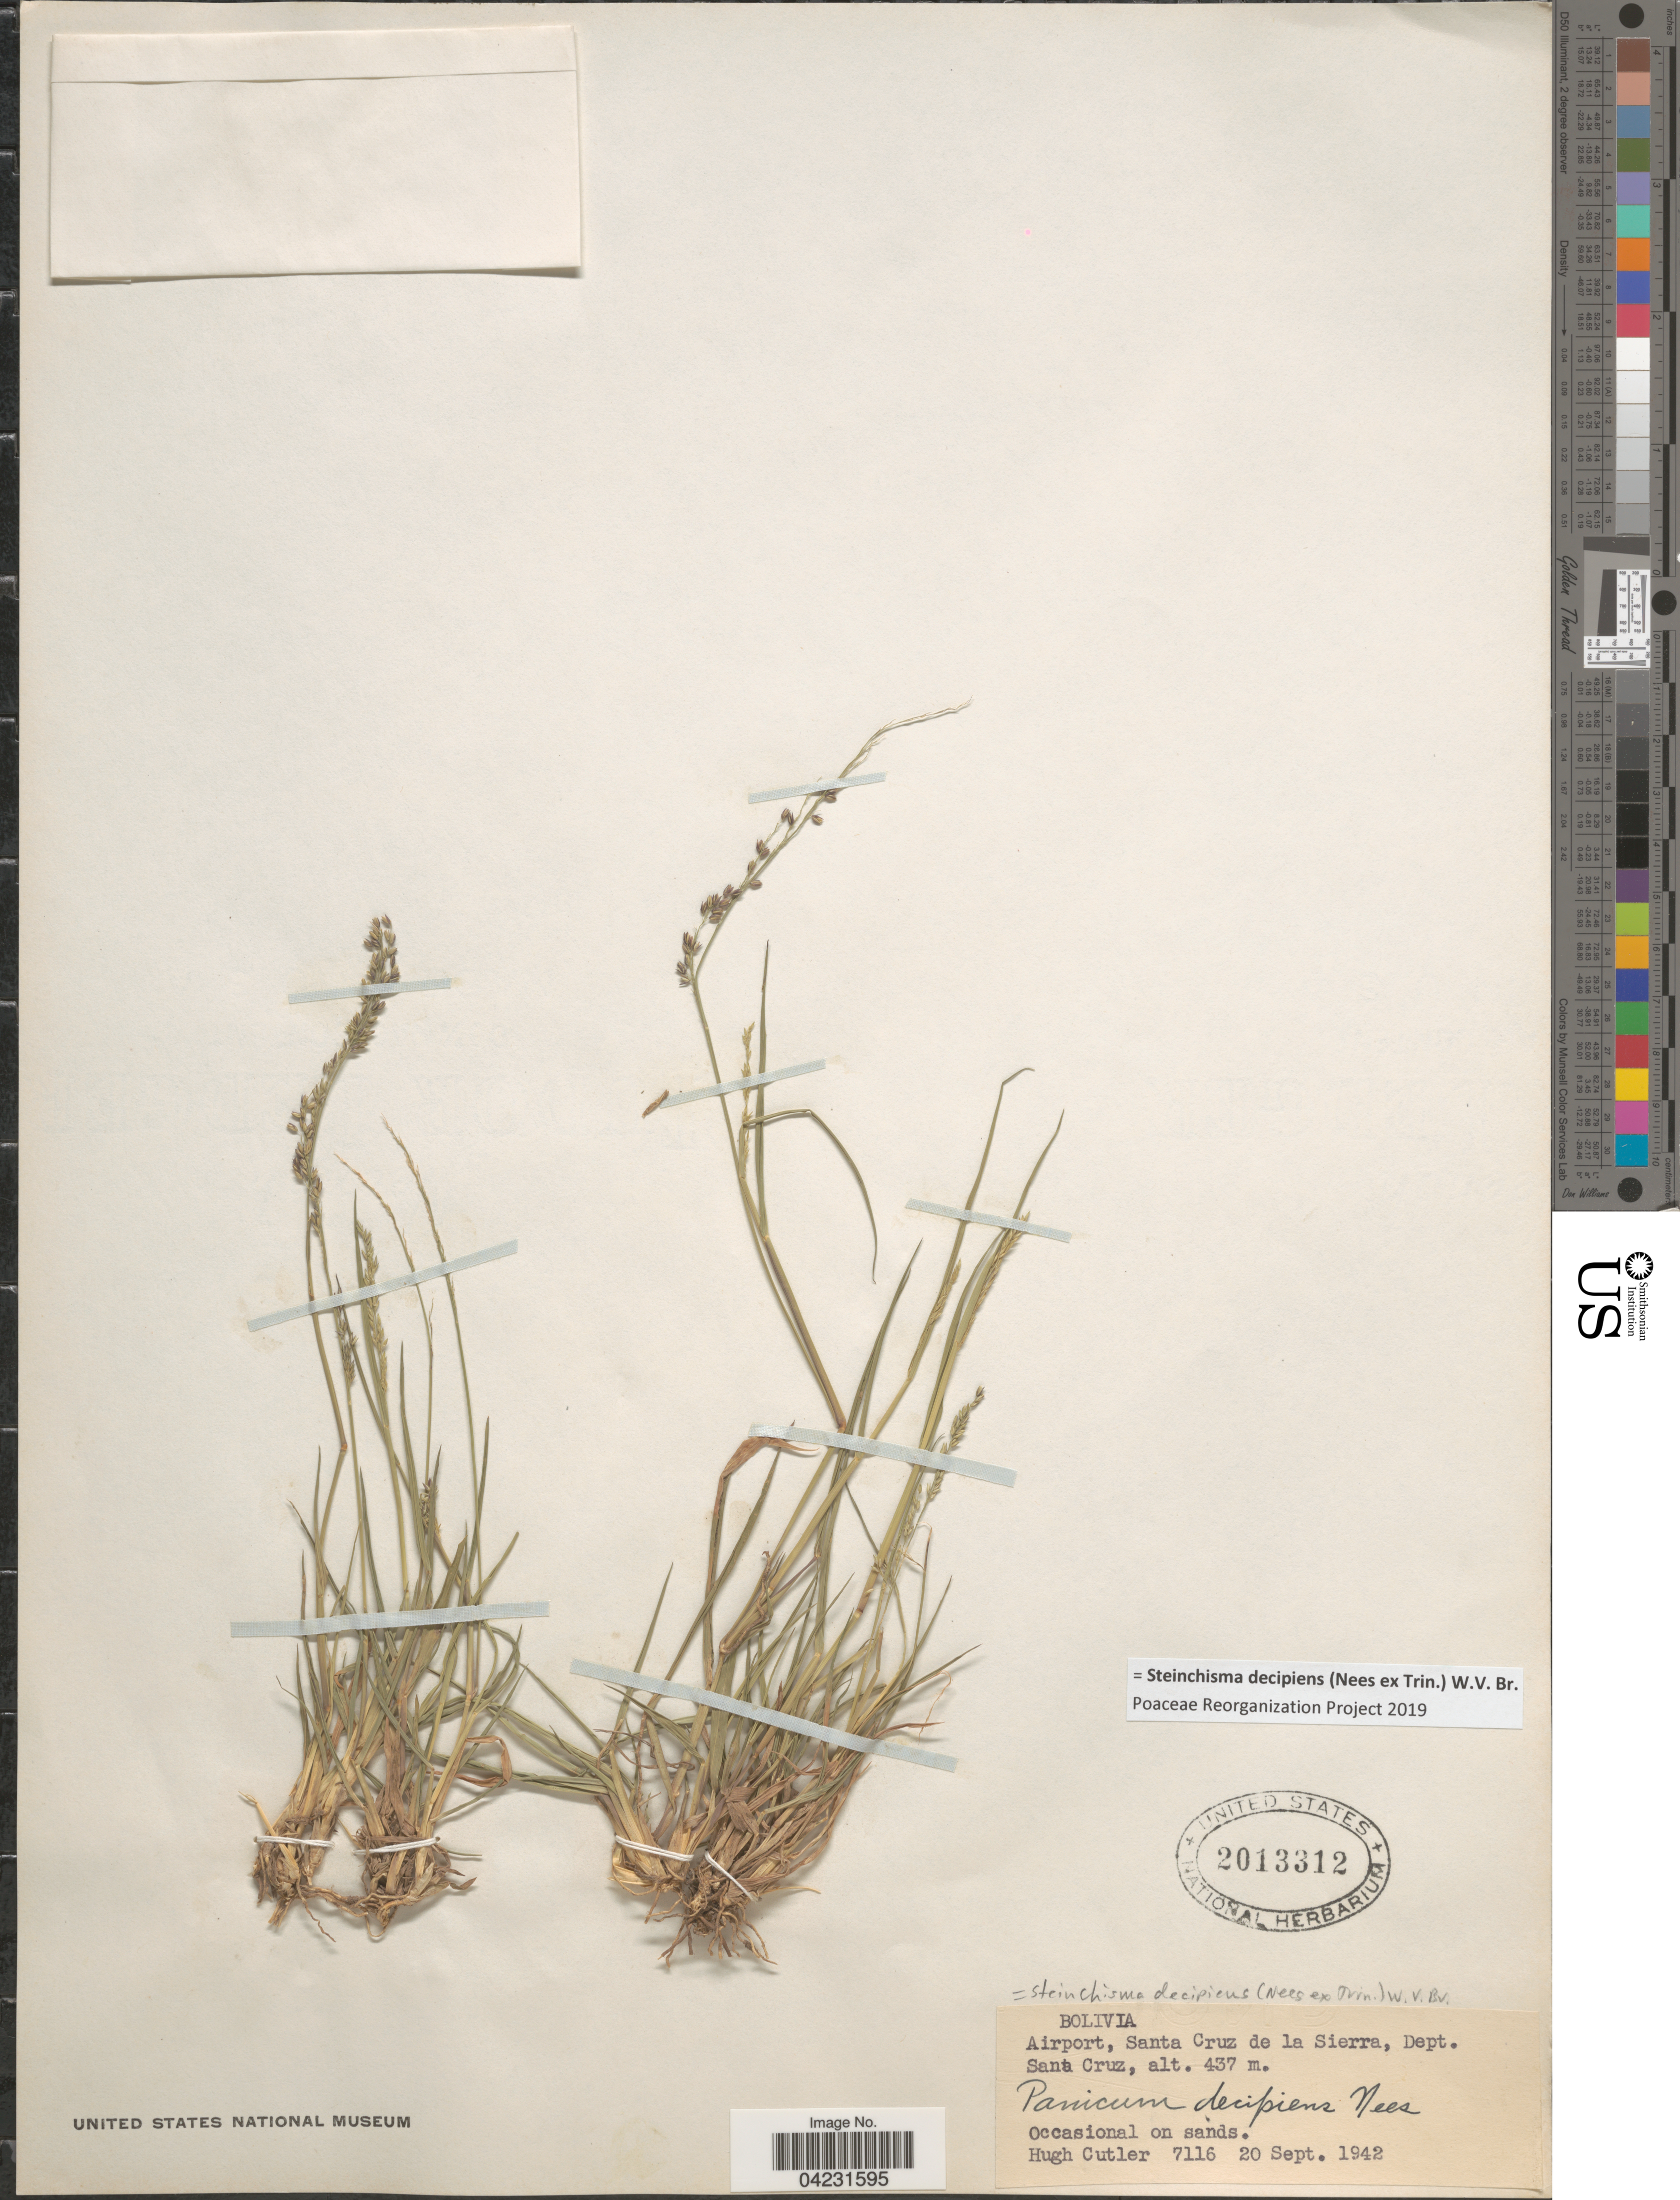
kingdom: Plantae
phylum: Tracheophyta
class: Liliopsida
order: Poales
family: Poaceae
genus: Steinchisma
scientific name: Steinchisma decipiens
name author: (Nees ex Trin.) W.V. Br.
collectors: H. C. Cutler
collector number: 7116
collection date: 1942-09-20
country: Bolivia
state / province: Santa Cruz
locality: Airport, Santa Cruz de la Sierra, Dept. Santa Cruz. Occasional on sands.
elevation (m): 437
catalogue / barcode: US 2013312